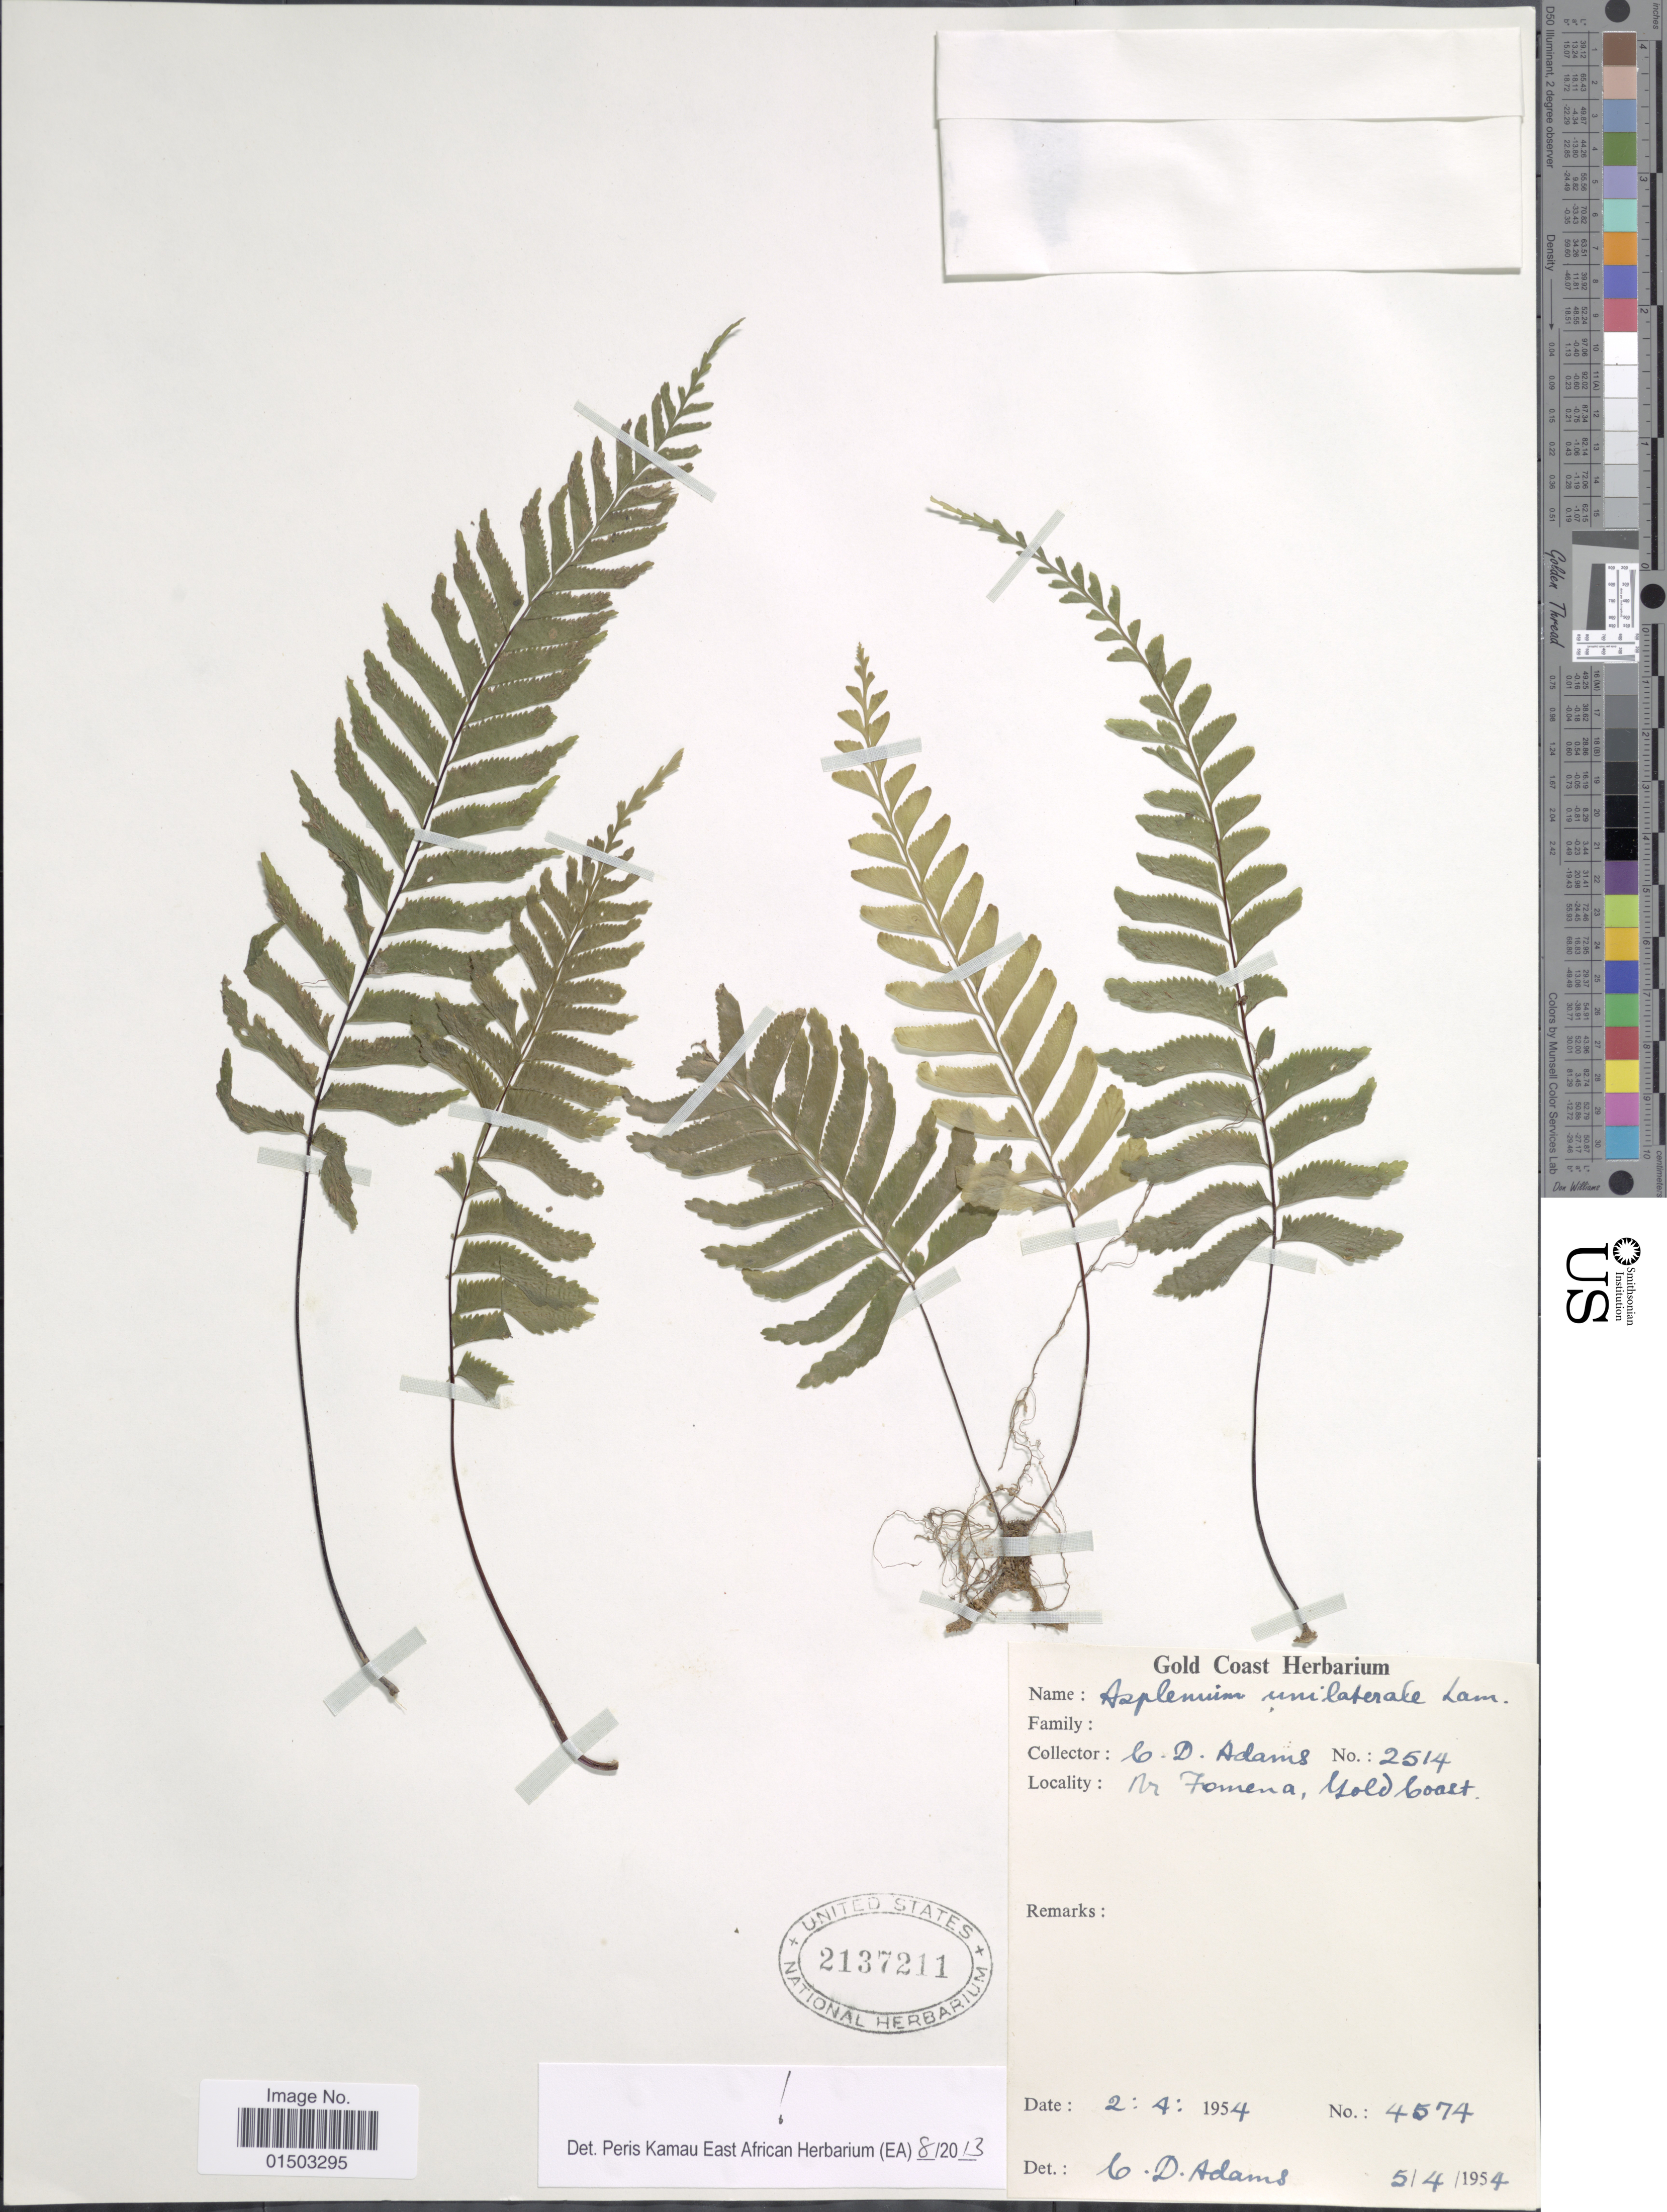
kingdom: Plantae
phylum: Tracheophyta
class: Polypodiopsida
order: Polypodiales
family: Aspleniaceae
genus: Hymenasplenium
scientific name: Hymenasplenium unilaterale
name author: (Lam.) Hayata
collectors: C. D. Adams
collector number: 4574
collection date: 1954-04-02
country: Ghana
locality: Nr Fomena, Gold Coast.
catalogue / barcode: US 2137211